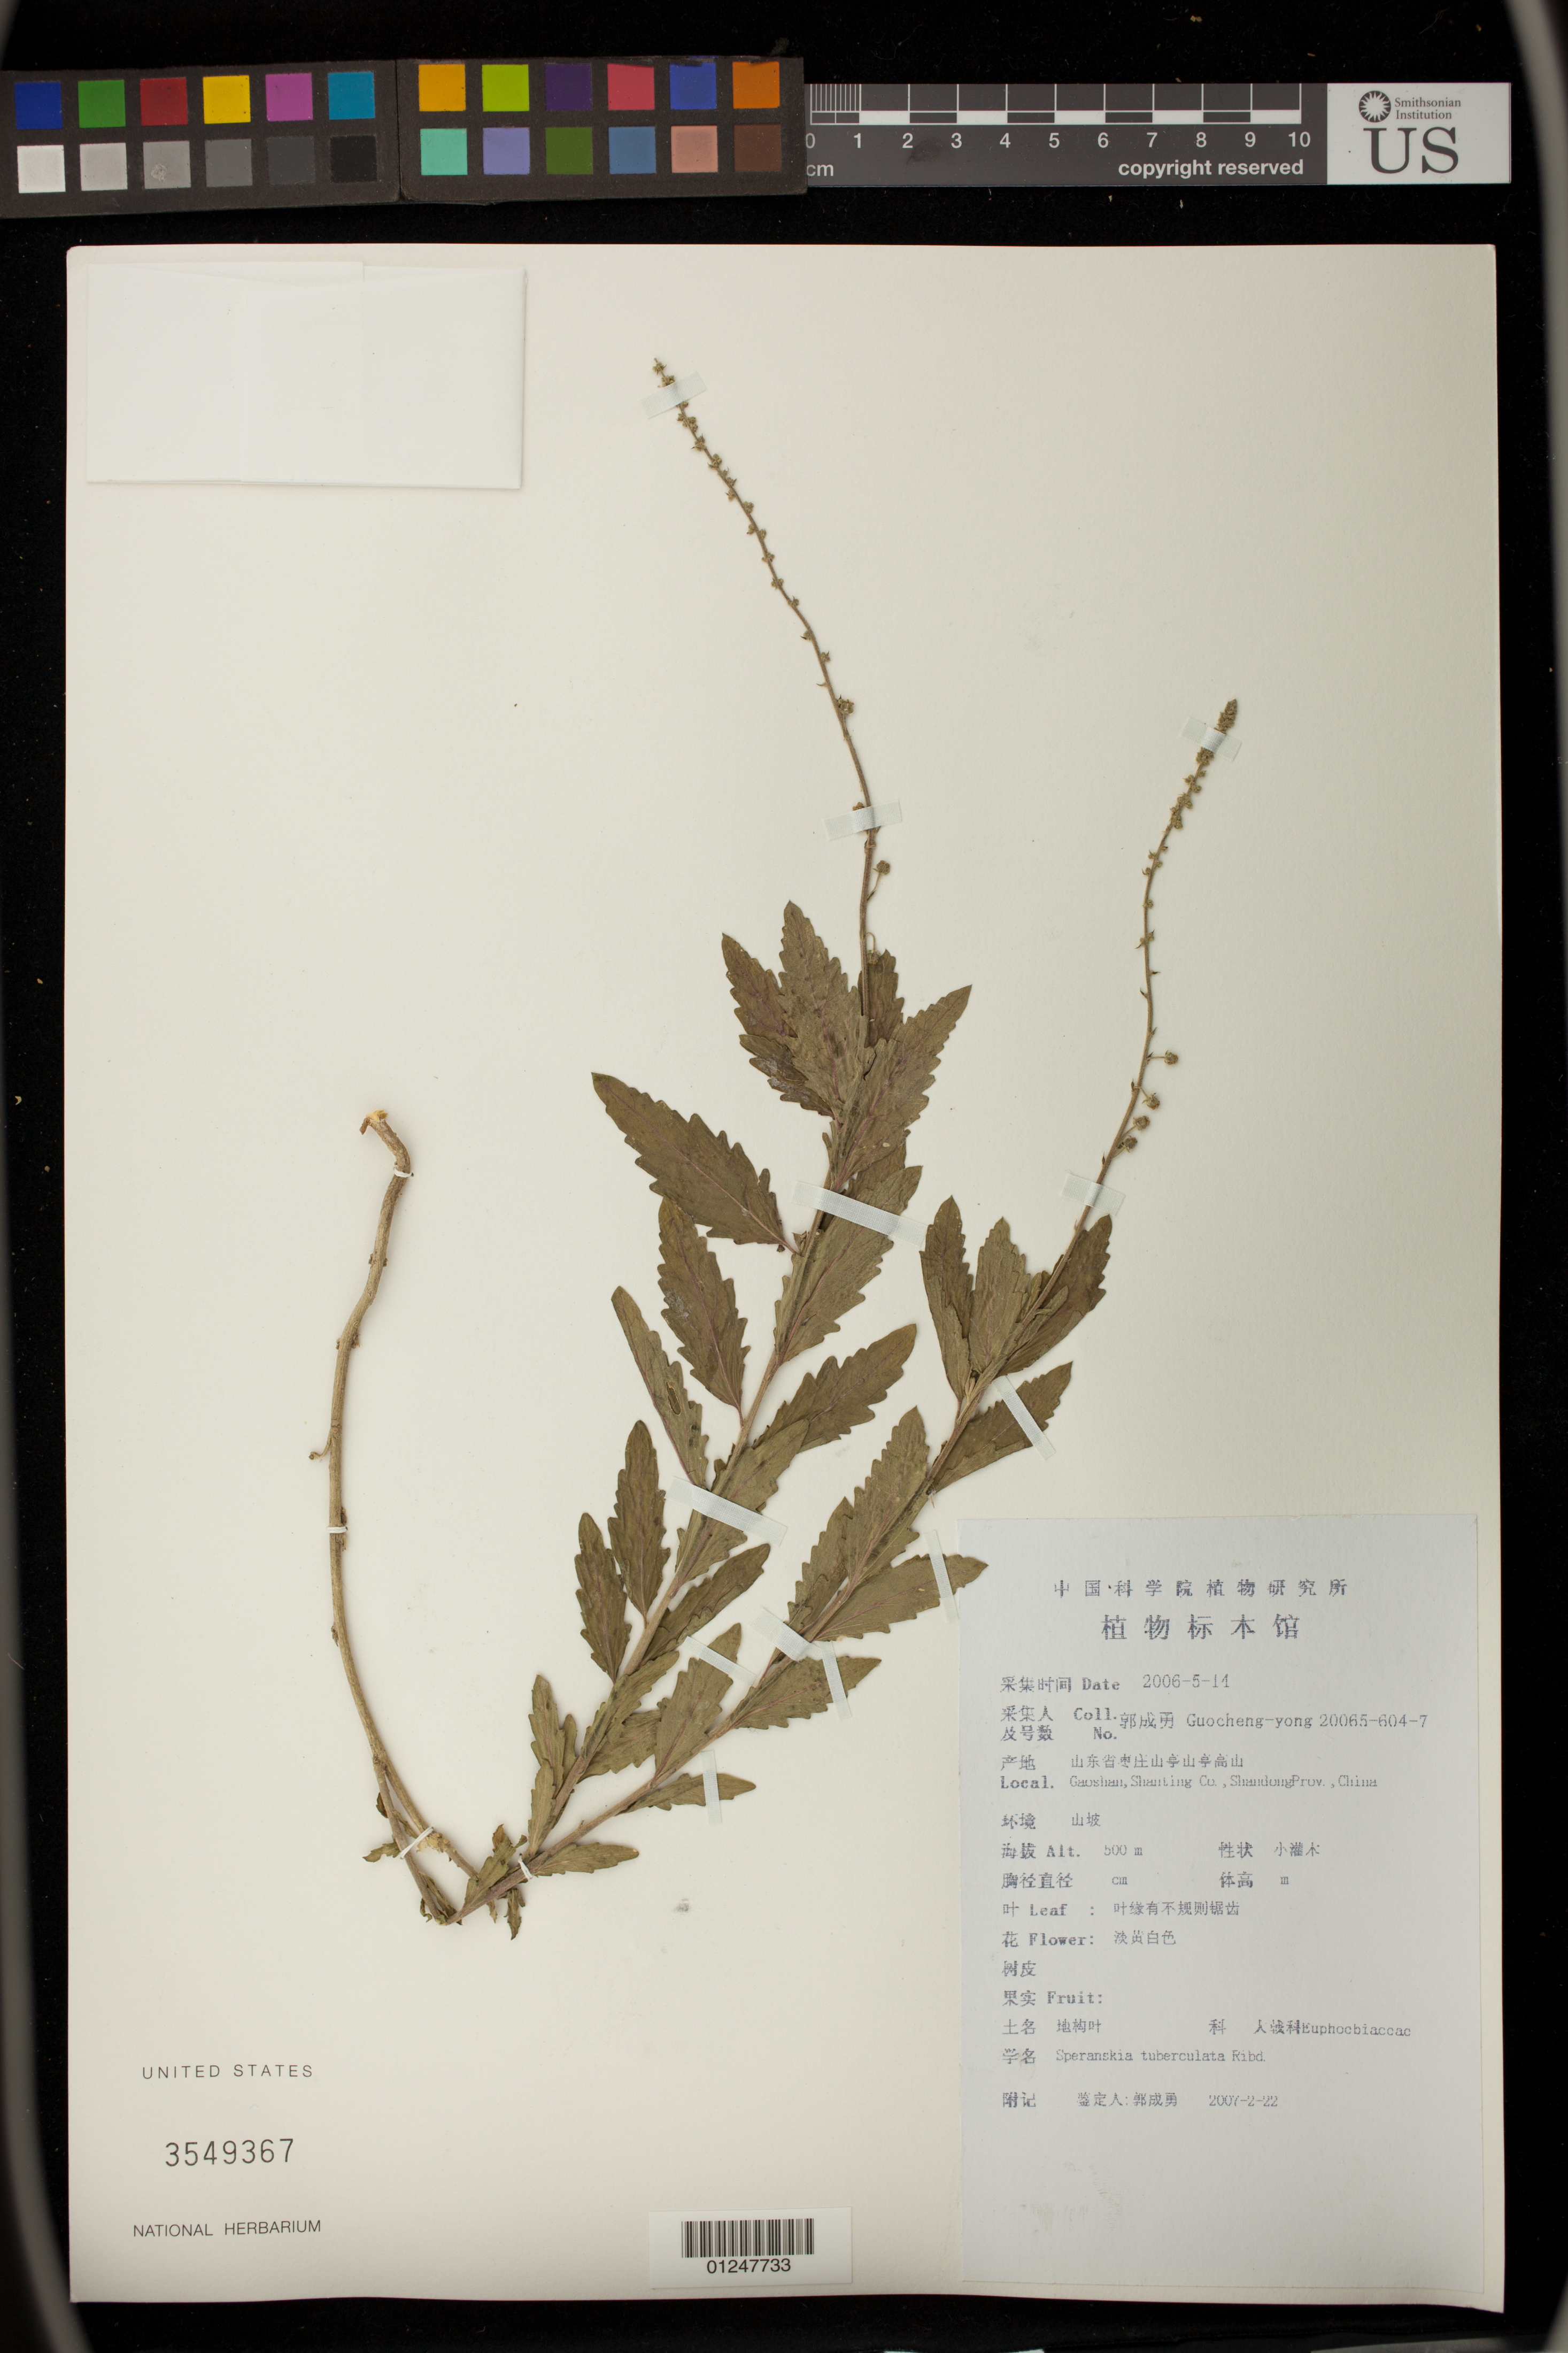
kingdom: Plantae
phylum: Tracheophyta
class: Magnoliopsida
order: Malpighiales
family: Euphorbiaceae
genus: Speranskia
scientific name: Speranskia tuberculata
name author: (Bunge) Baill.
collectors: Guo cheng-yong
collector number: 20065-604-7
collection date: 2006-05-14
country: China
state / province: Shandong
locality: Gaoshan, Shanting Co.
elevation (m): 500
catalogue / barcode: US 3549367